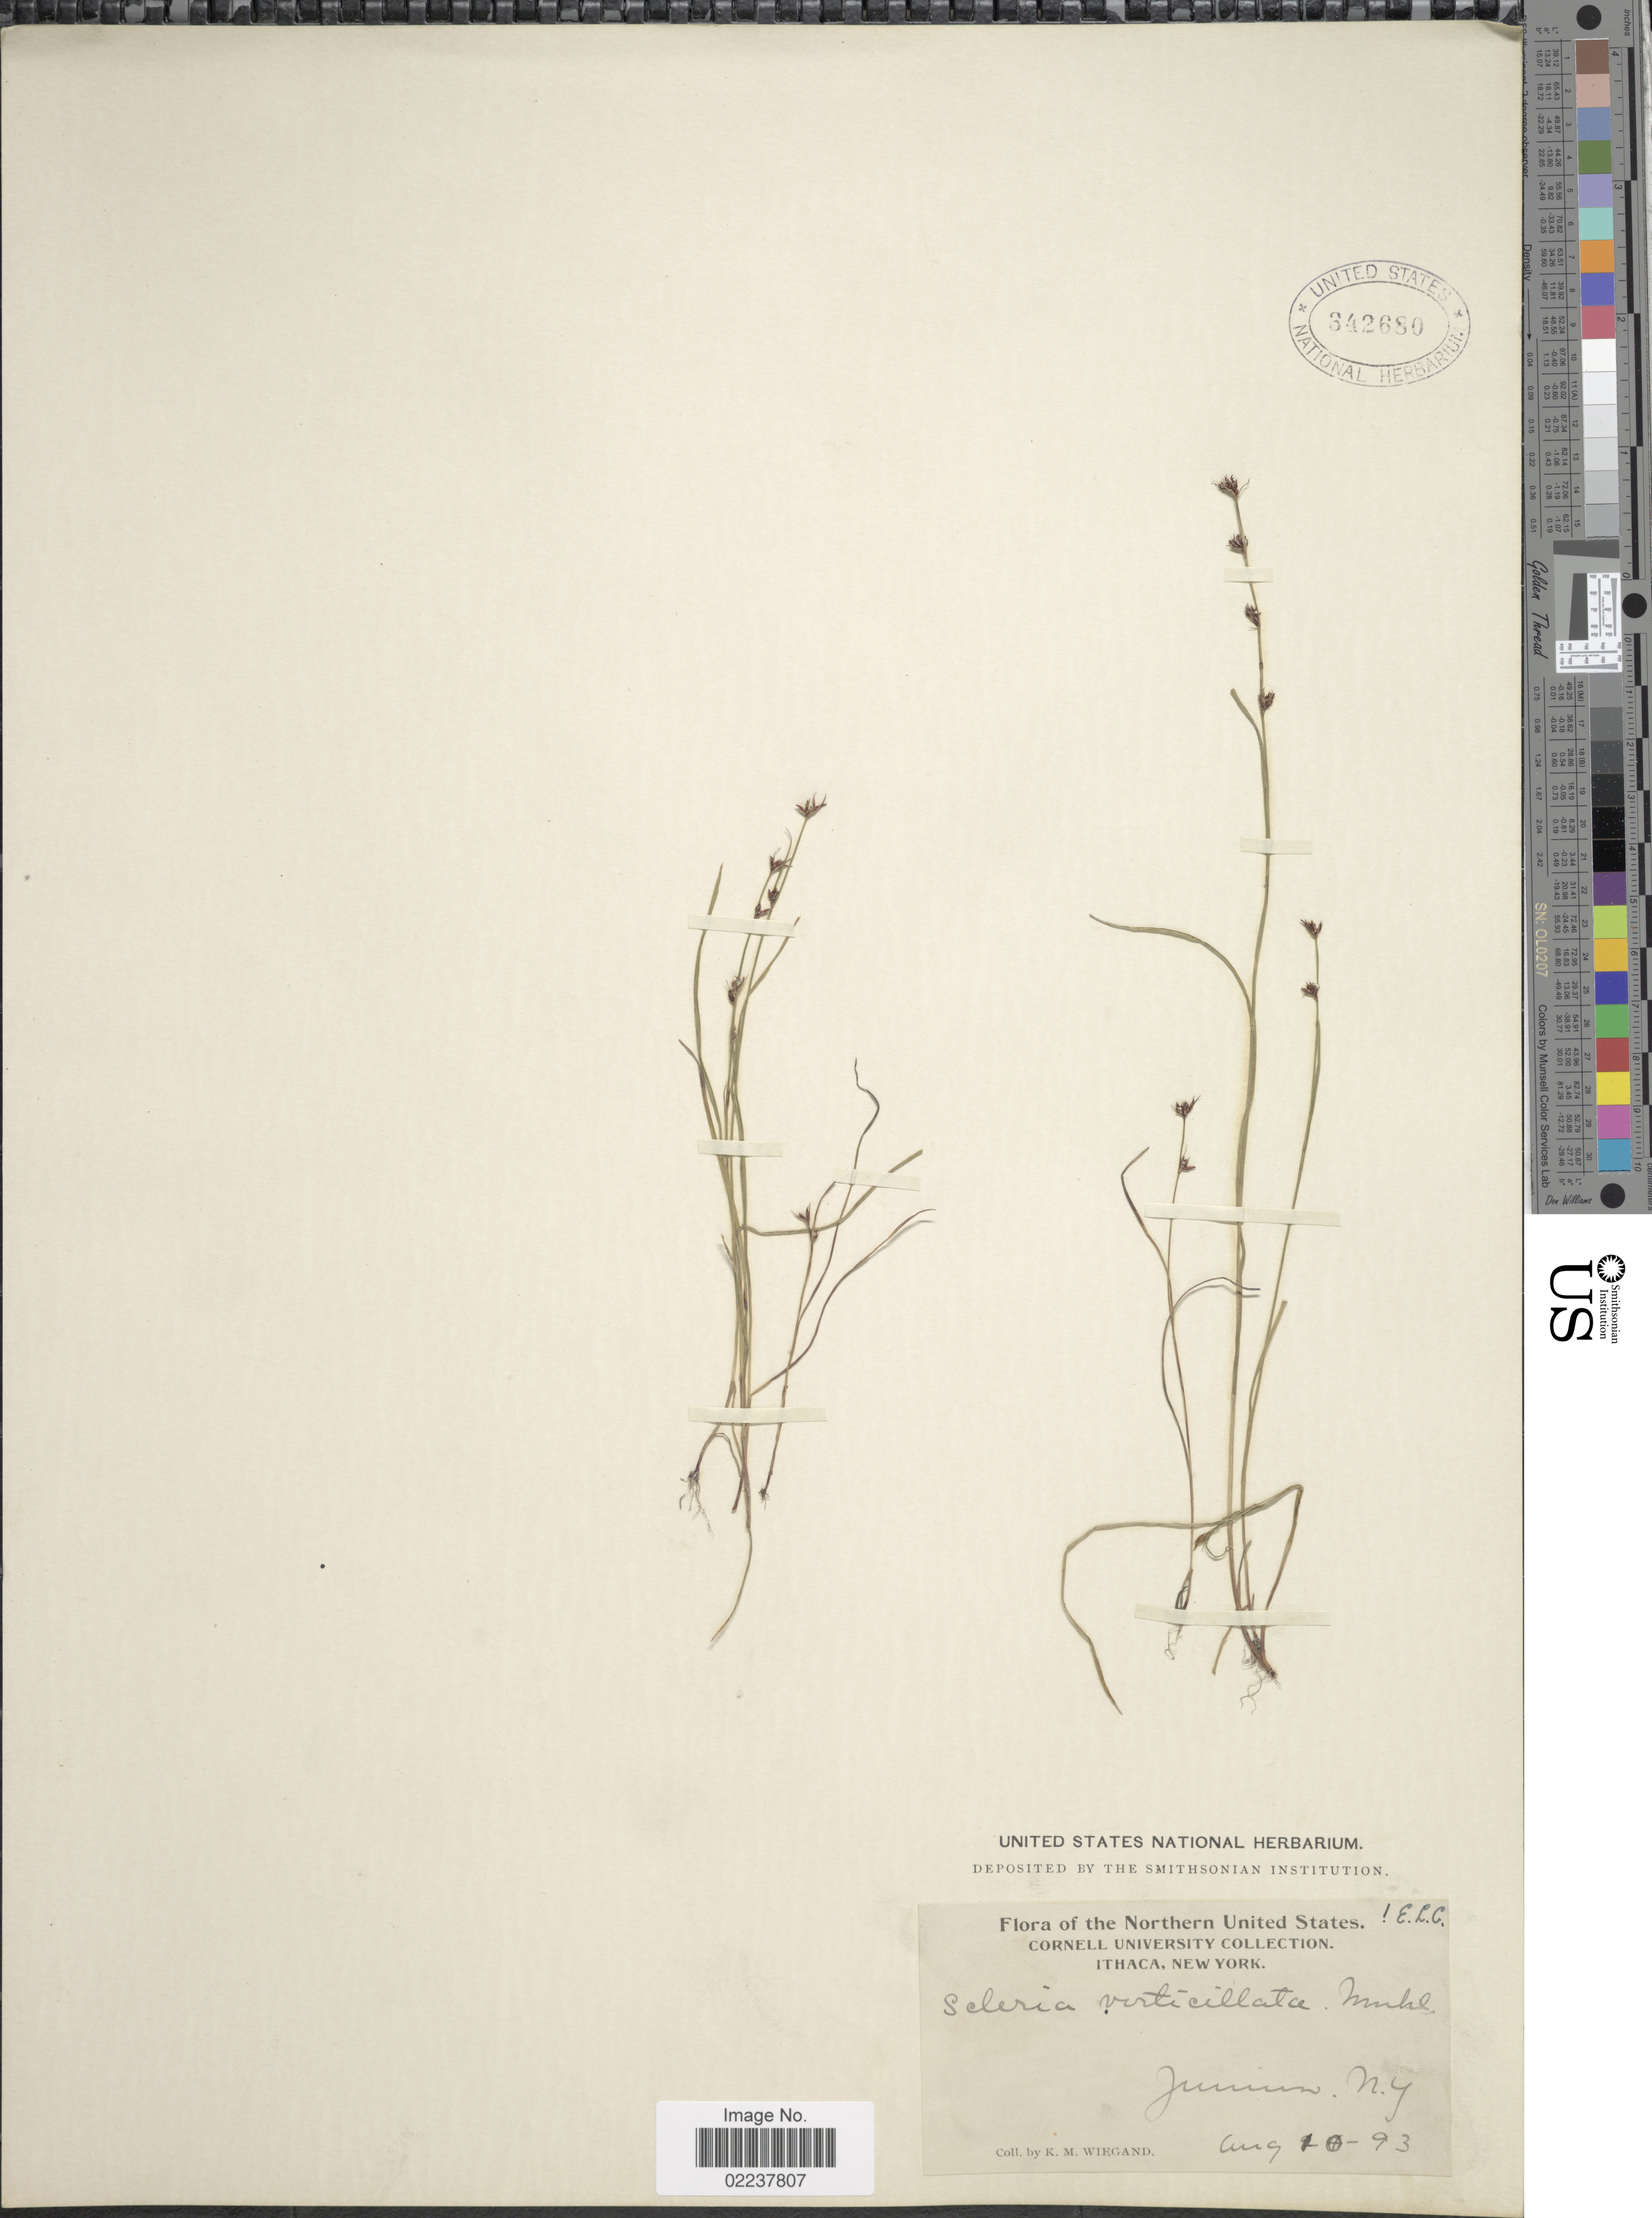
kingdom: Plantae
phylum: Tracheophyta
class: Liliopsida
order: Poales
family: Cyperaceae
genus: Scleria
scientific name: Scleria verticillata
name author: Muhl. ex Willd.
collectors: K. M. Wiegand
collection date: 1893-08-10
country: United States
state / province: New York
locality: Junius, Northern United States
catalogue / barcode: US 342680